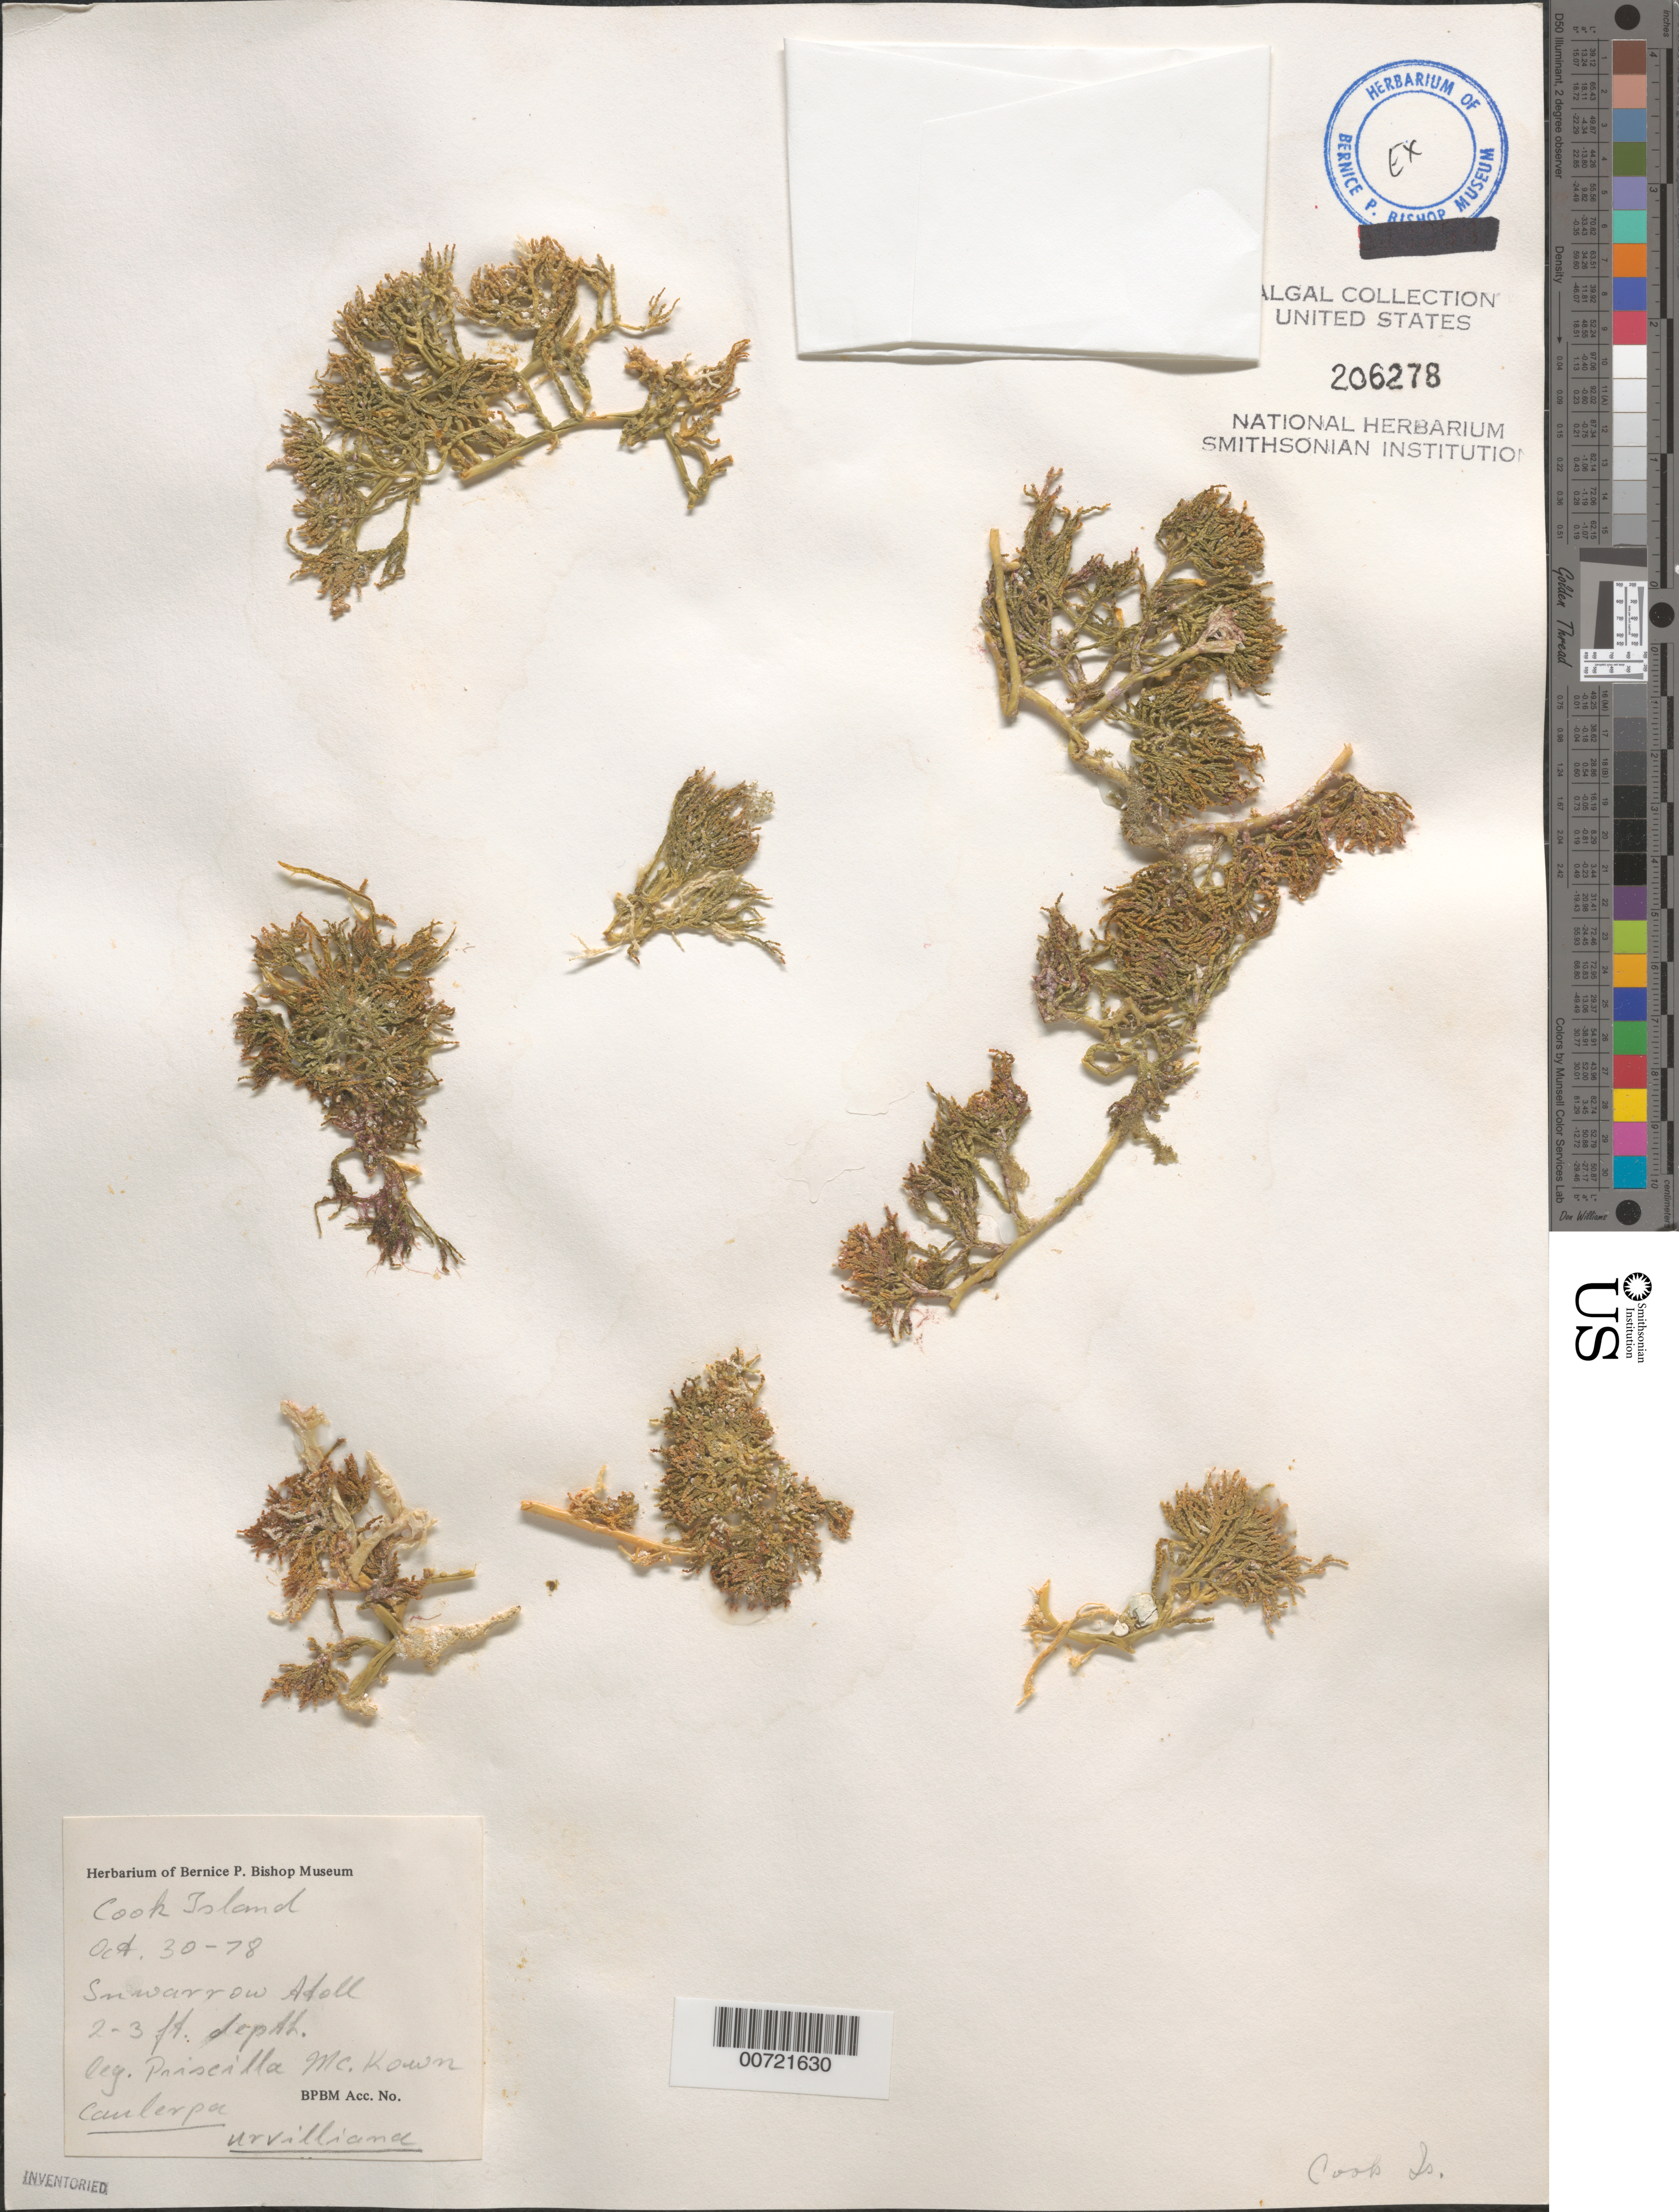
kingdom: Plantae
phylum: Chlorophyta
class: Ulvophyceae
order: Bryopsidales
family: Caulerpaceae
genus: Caulerpa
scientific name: Caulerpa urvilleana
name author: Mont.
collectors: P. McKown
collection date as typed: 30 Oct 1978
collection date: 1978-10-30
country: Cook Islands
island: Suwarrow Atoll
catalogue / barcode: US 206278